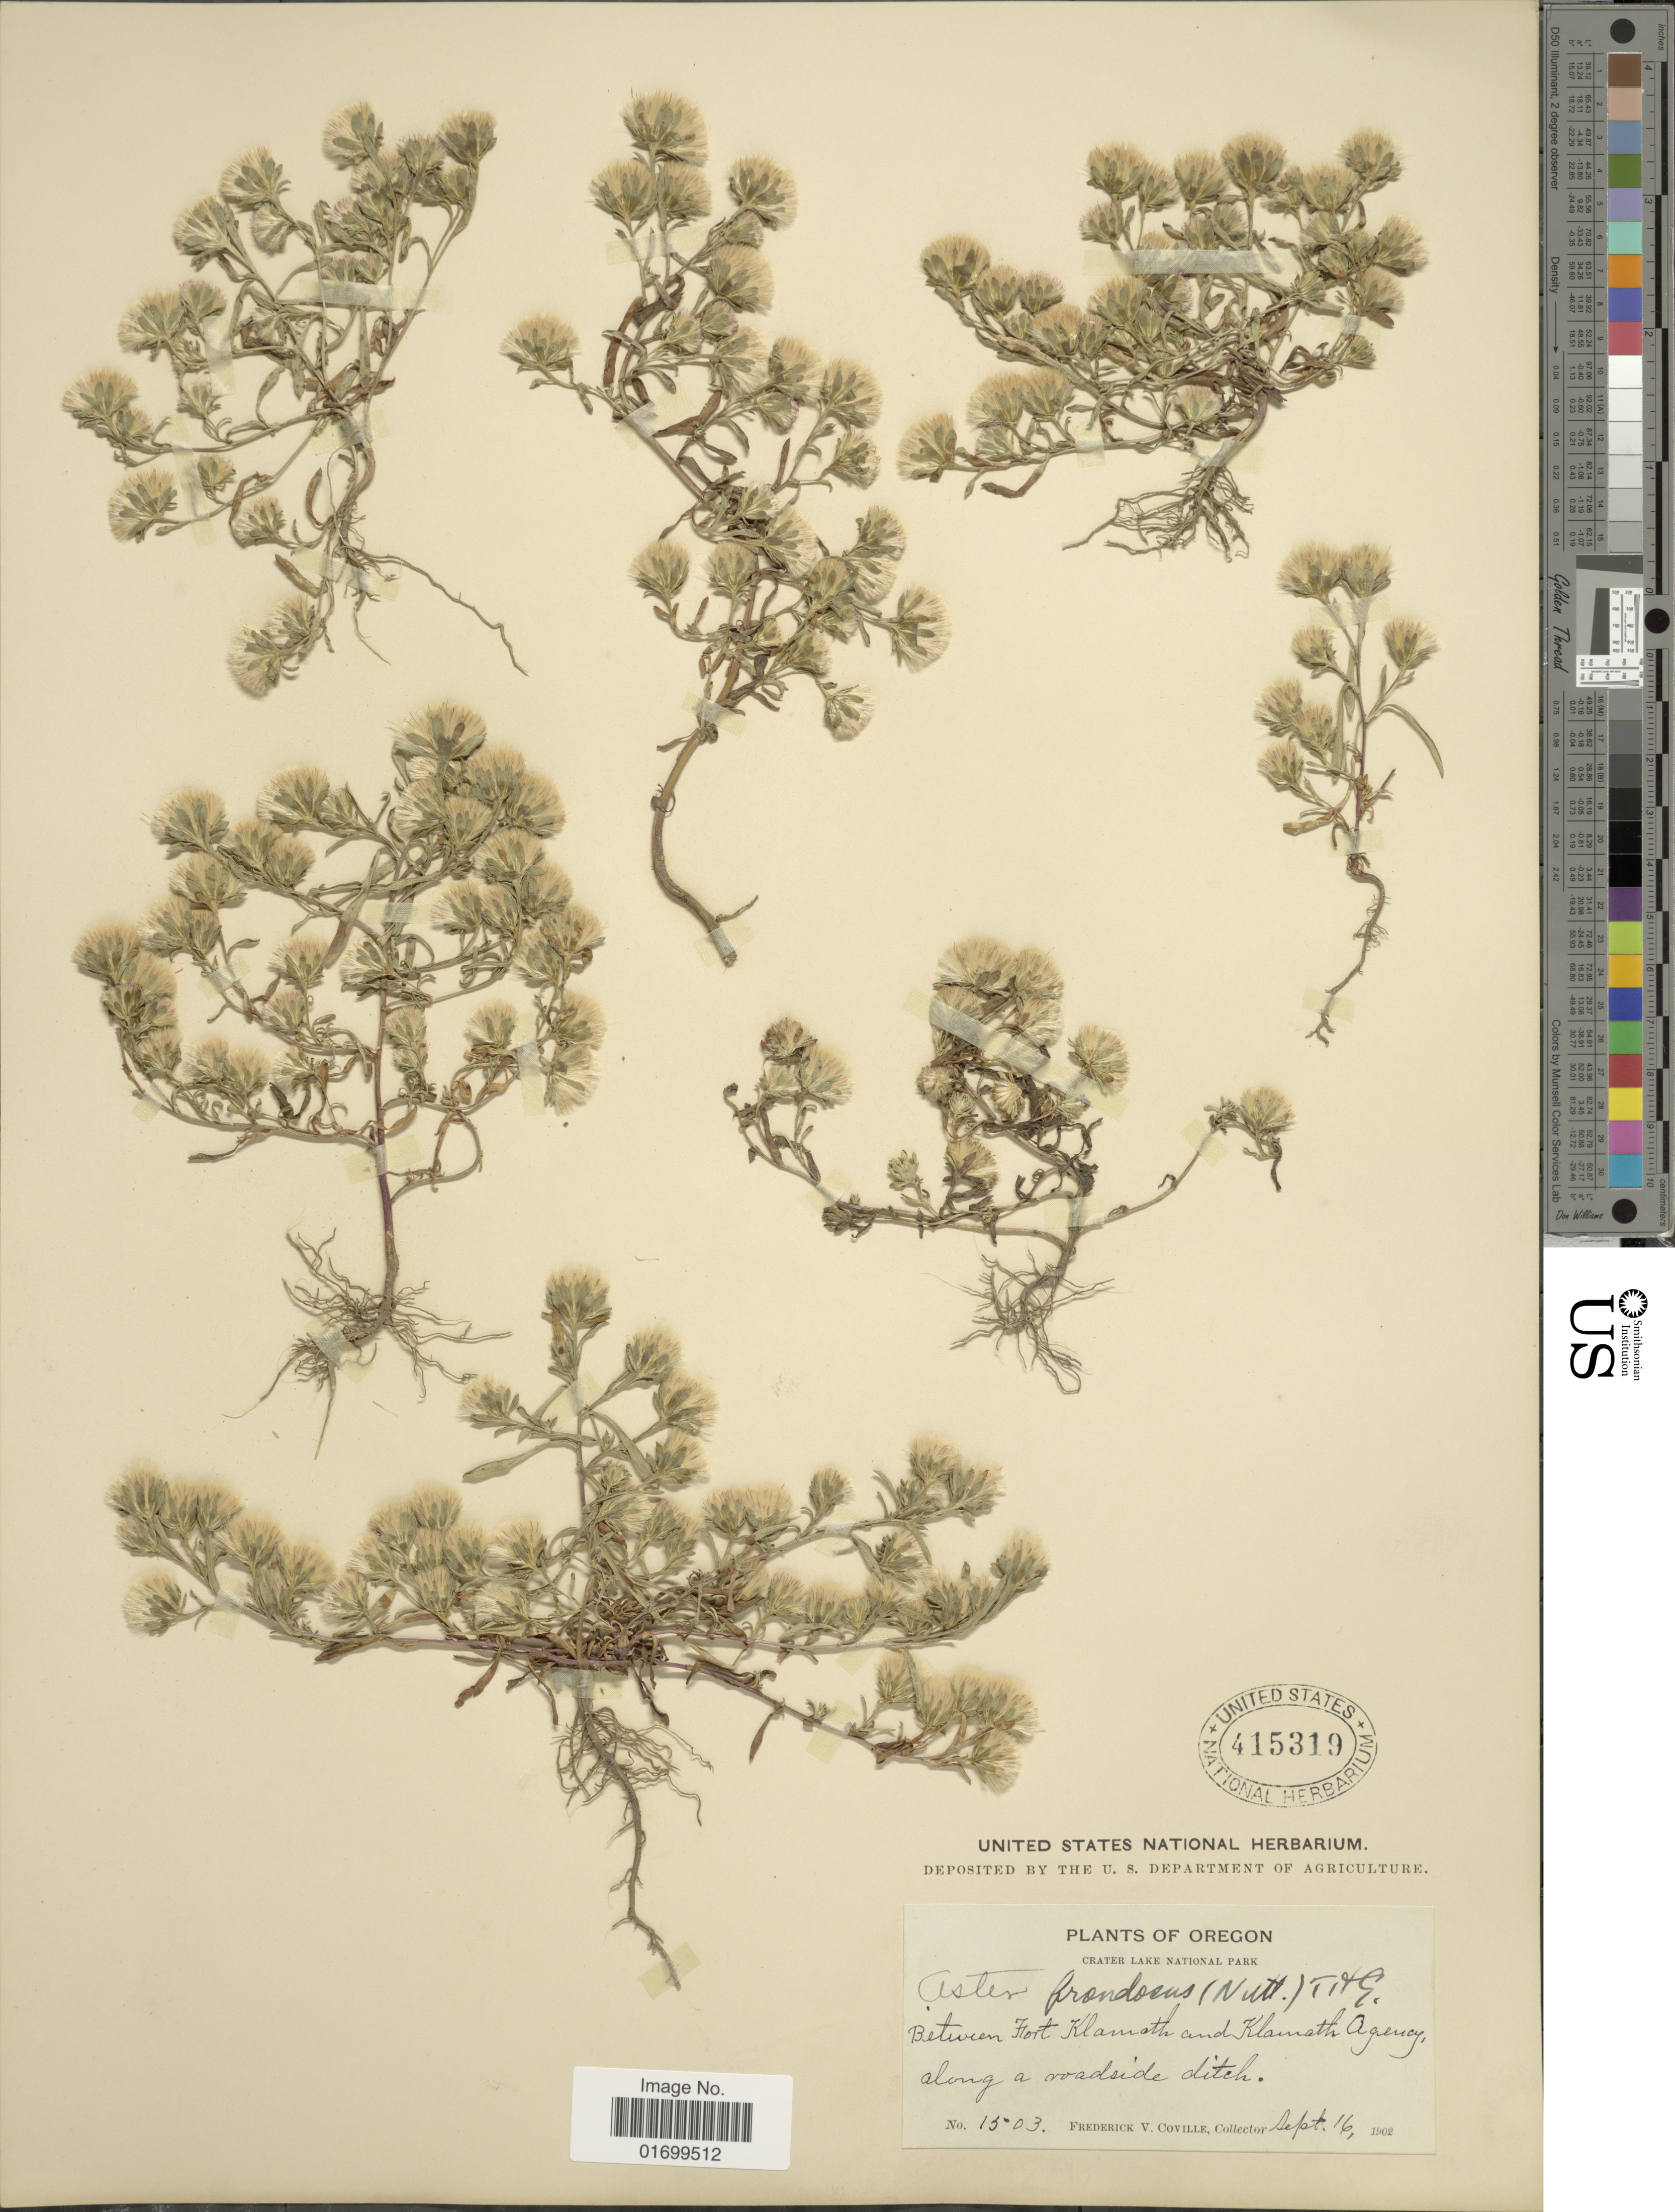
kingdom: Plantae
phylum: Tracheophyta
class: Magnoliopsida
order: Asterales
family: Asteraceae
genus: Symphyotrichum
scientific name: Symphyotrichum frondosum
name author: (Nutt.) G.L. Nesom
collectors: F. V. Coville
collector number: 1503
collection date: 1902-09-16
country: United States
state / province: Oregon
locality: Crater Lake National Park, between Fort Klamath and Klamath Agency along a roadside ditch.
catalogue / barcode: US 415319